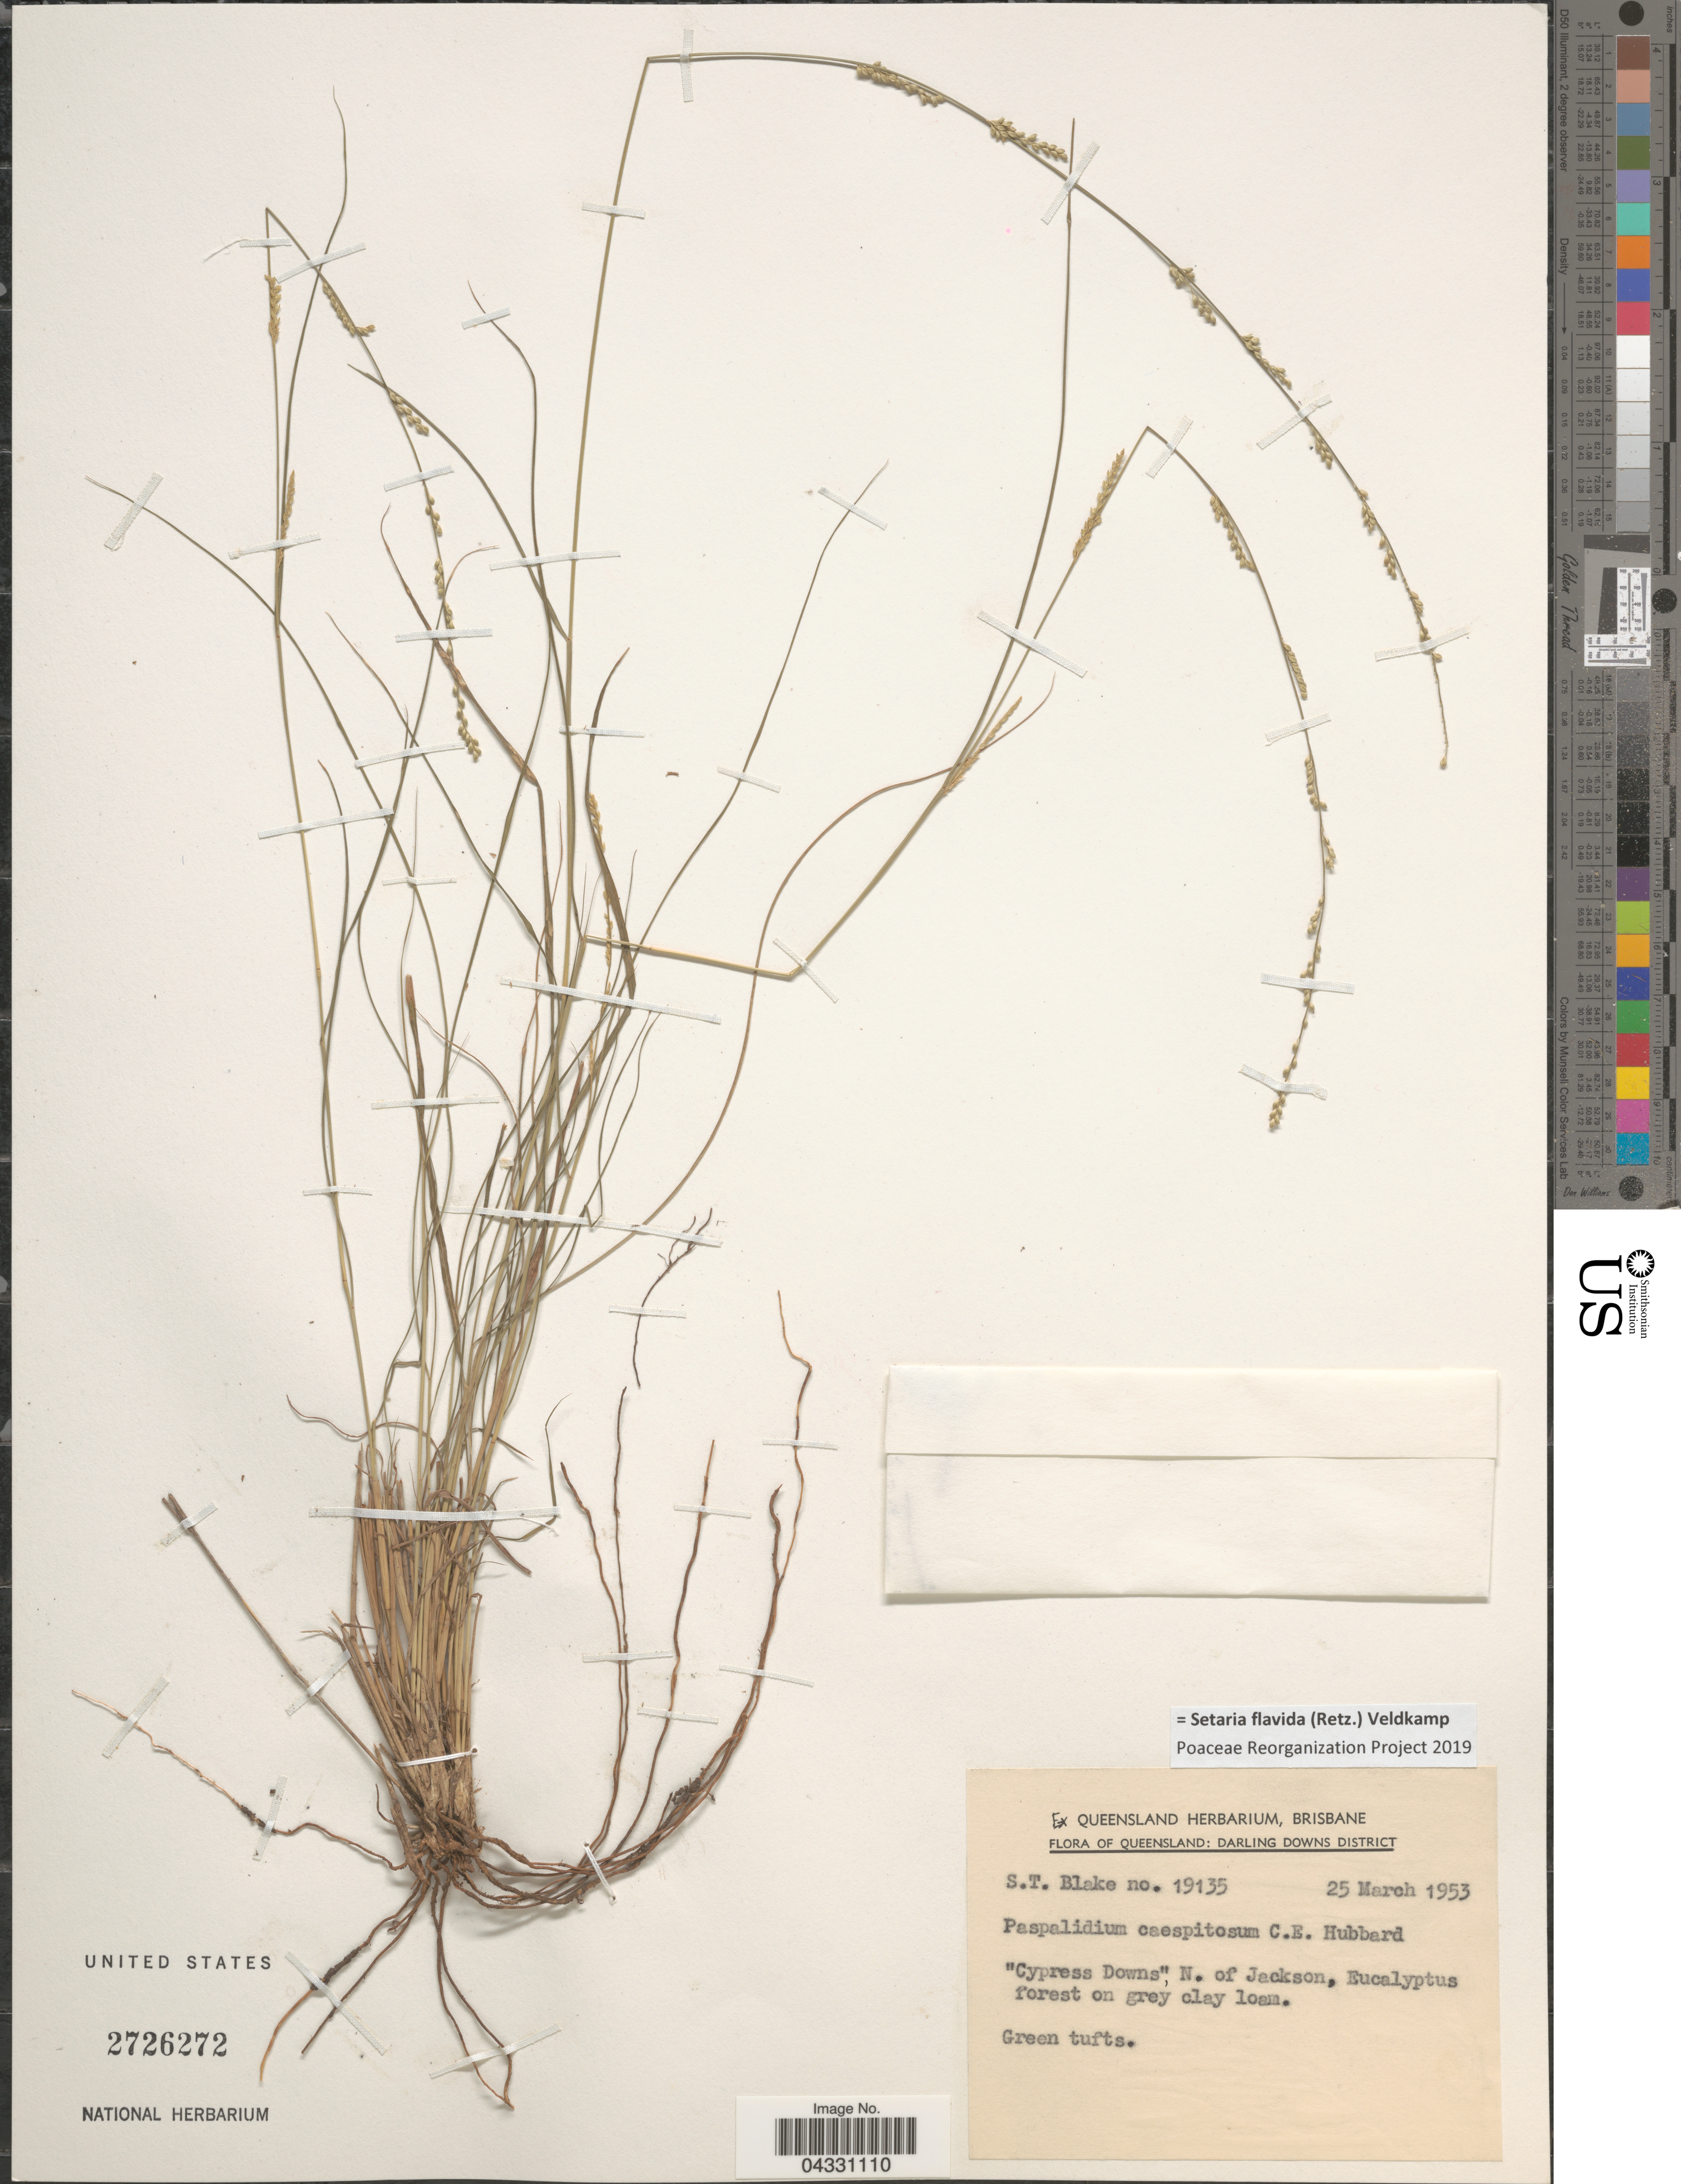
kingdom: Plantae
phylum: Tracheophyta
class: Liliopsida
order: Poales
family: Poaceae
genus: Setaria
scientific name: Setaria flavida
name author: (Retz.) Veldkamp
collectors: S. T. Blake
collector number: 19135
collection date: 1953-03-25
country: Australia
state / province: Queensland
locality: Darling Downs District. "Cypress Downs", N. of Jackson.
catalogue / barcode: US 2726272